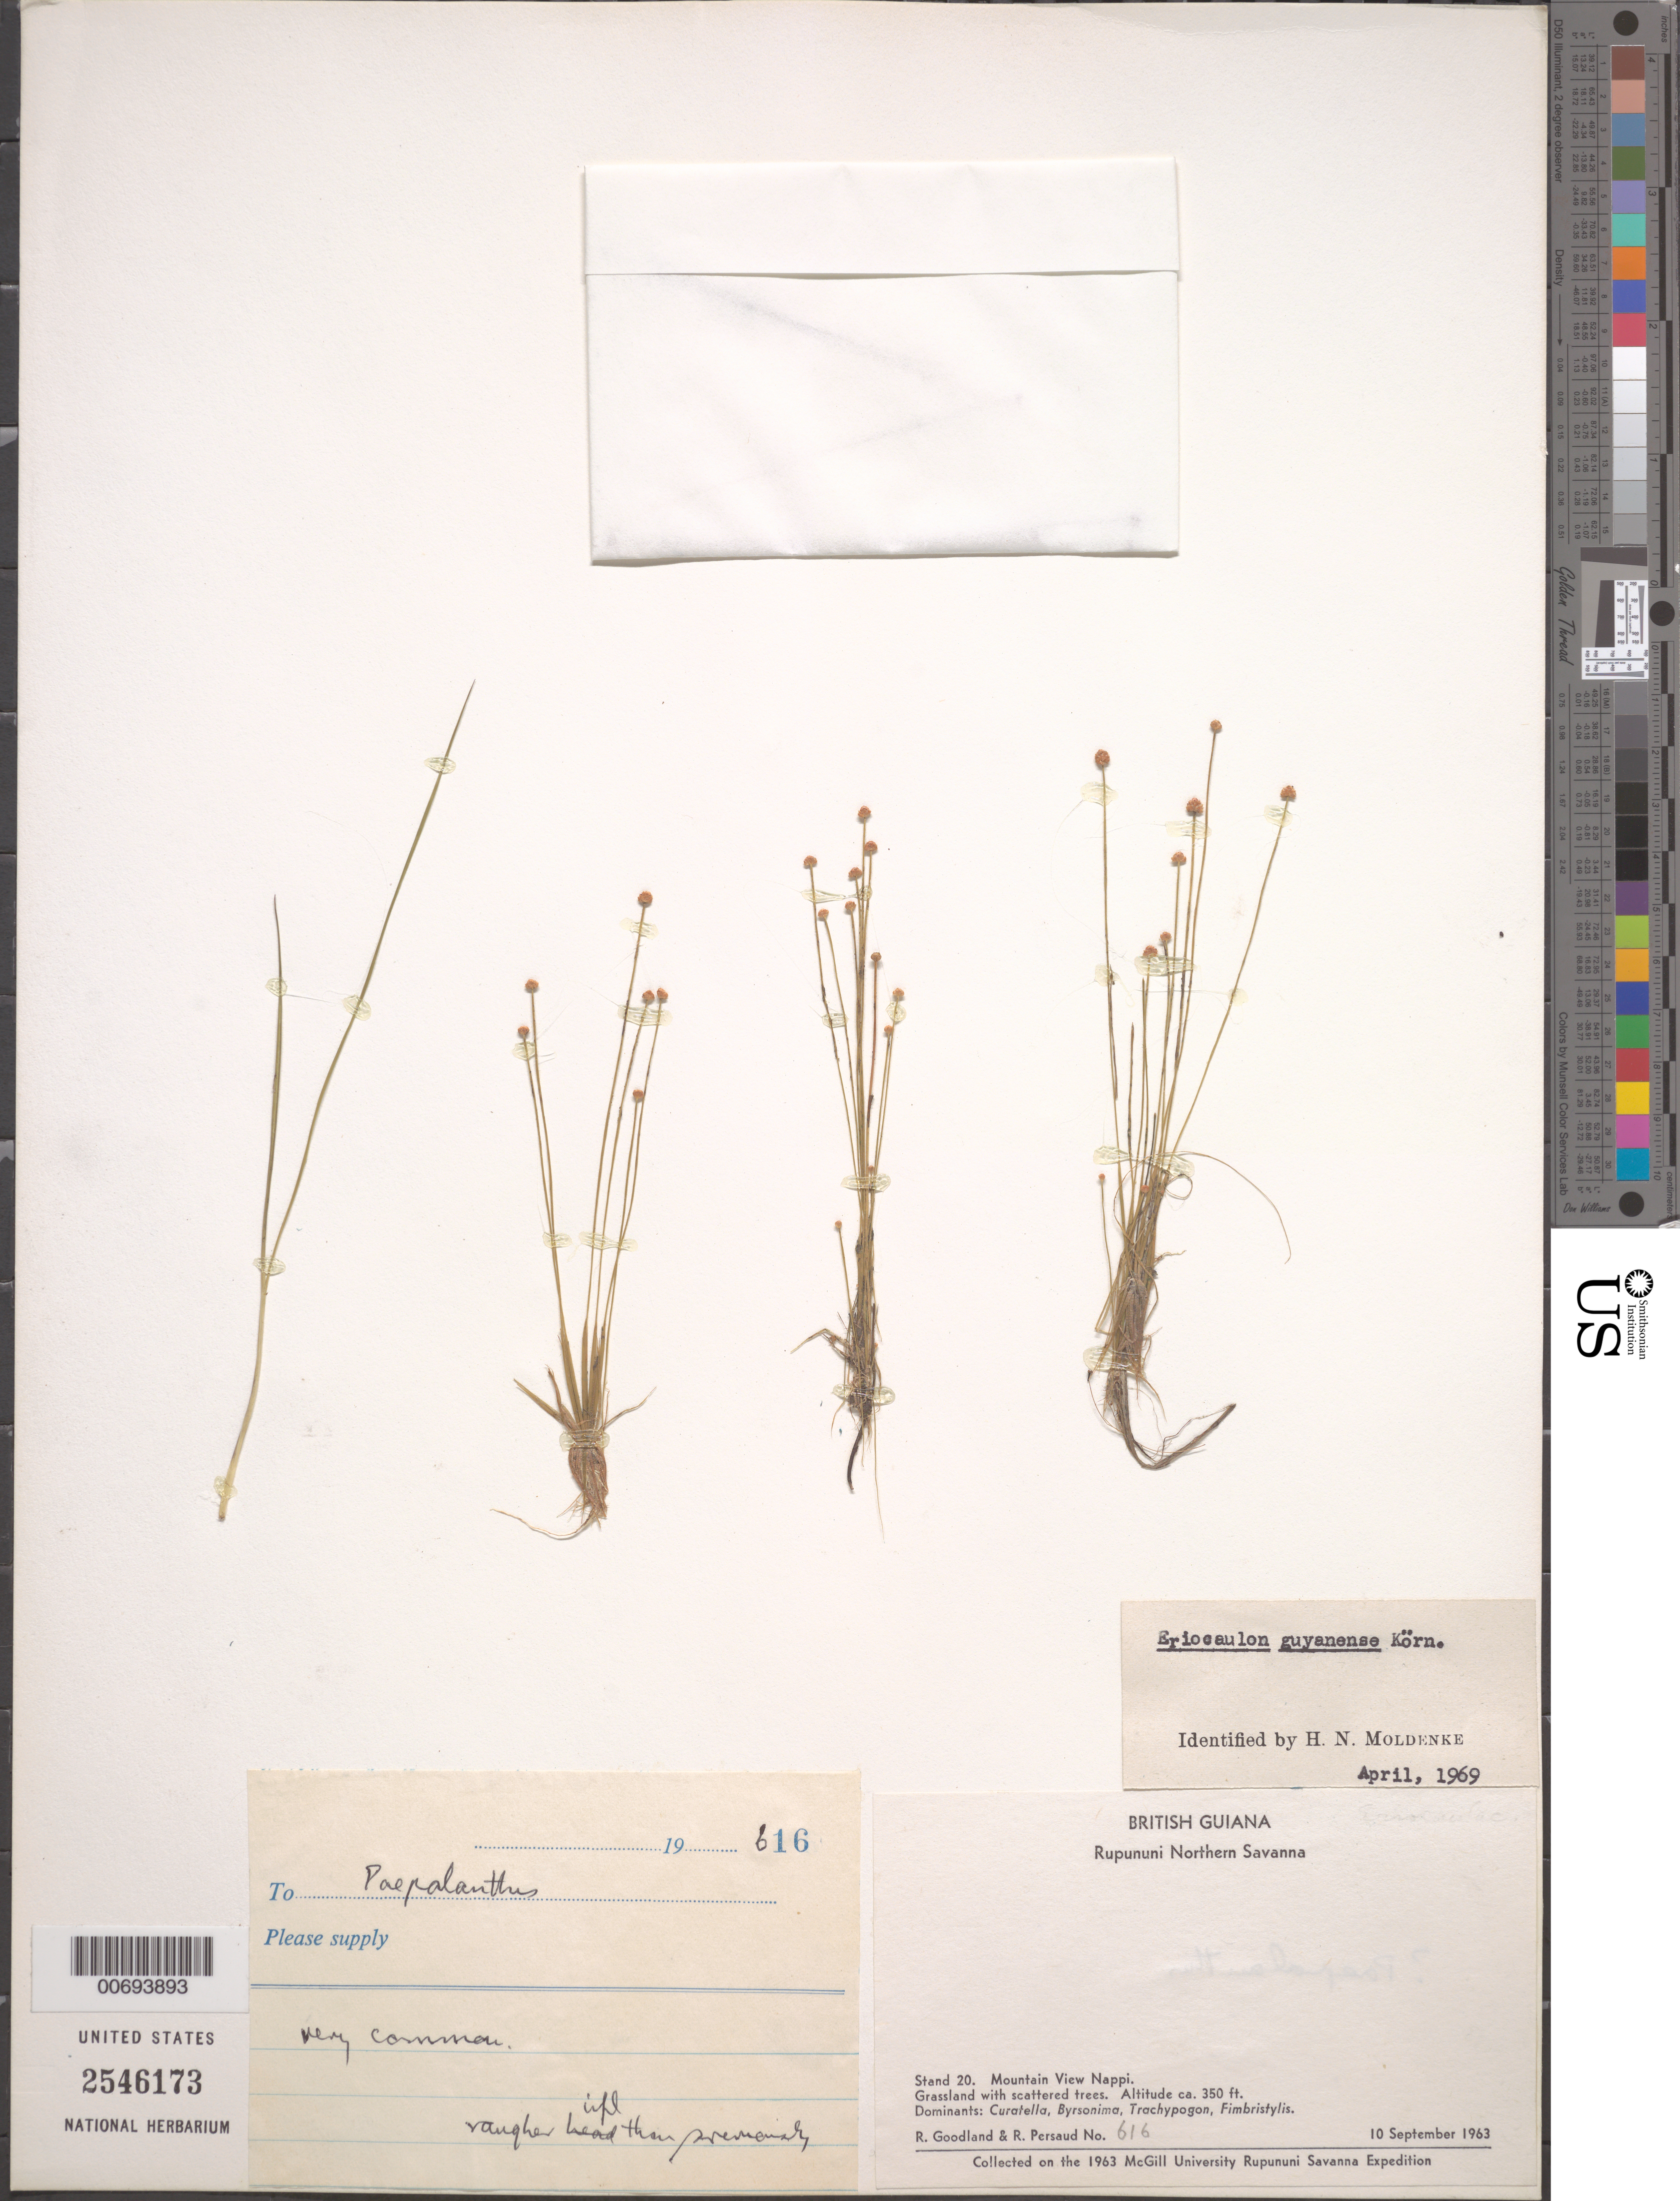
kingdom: Plantae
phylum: Tracheophyta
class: Liliopsida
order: Poales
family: Eriocaulaceae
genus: Eriocaulon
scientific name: Eriocaulon guyanense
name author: Körn.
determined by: Moldenke, H. N.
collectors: R. Goodland & R. Persaud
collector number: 616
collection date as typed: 10-Sep-63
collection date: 1963-09-10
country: Guyana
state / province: U. Takutu-U. Essequibo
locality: Rupununi Northern Savanna, Mountain View, Nappi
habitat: Grassland with scattered trees. Dominants: Curatella, Byrsonima, Trachypogon, Fimbristylis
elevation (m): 107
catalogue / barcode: US 2546173